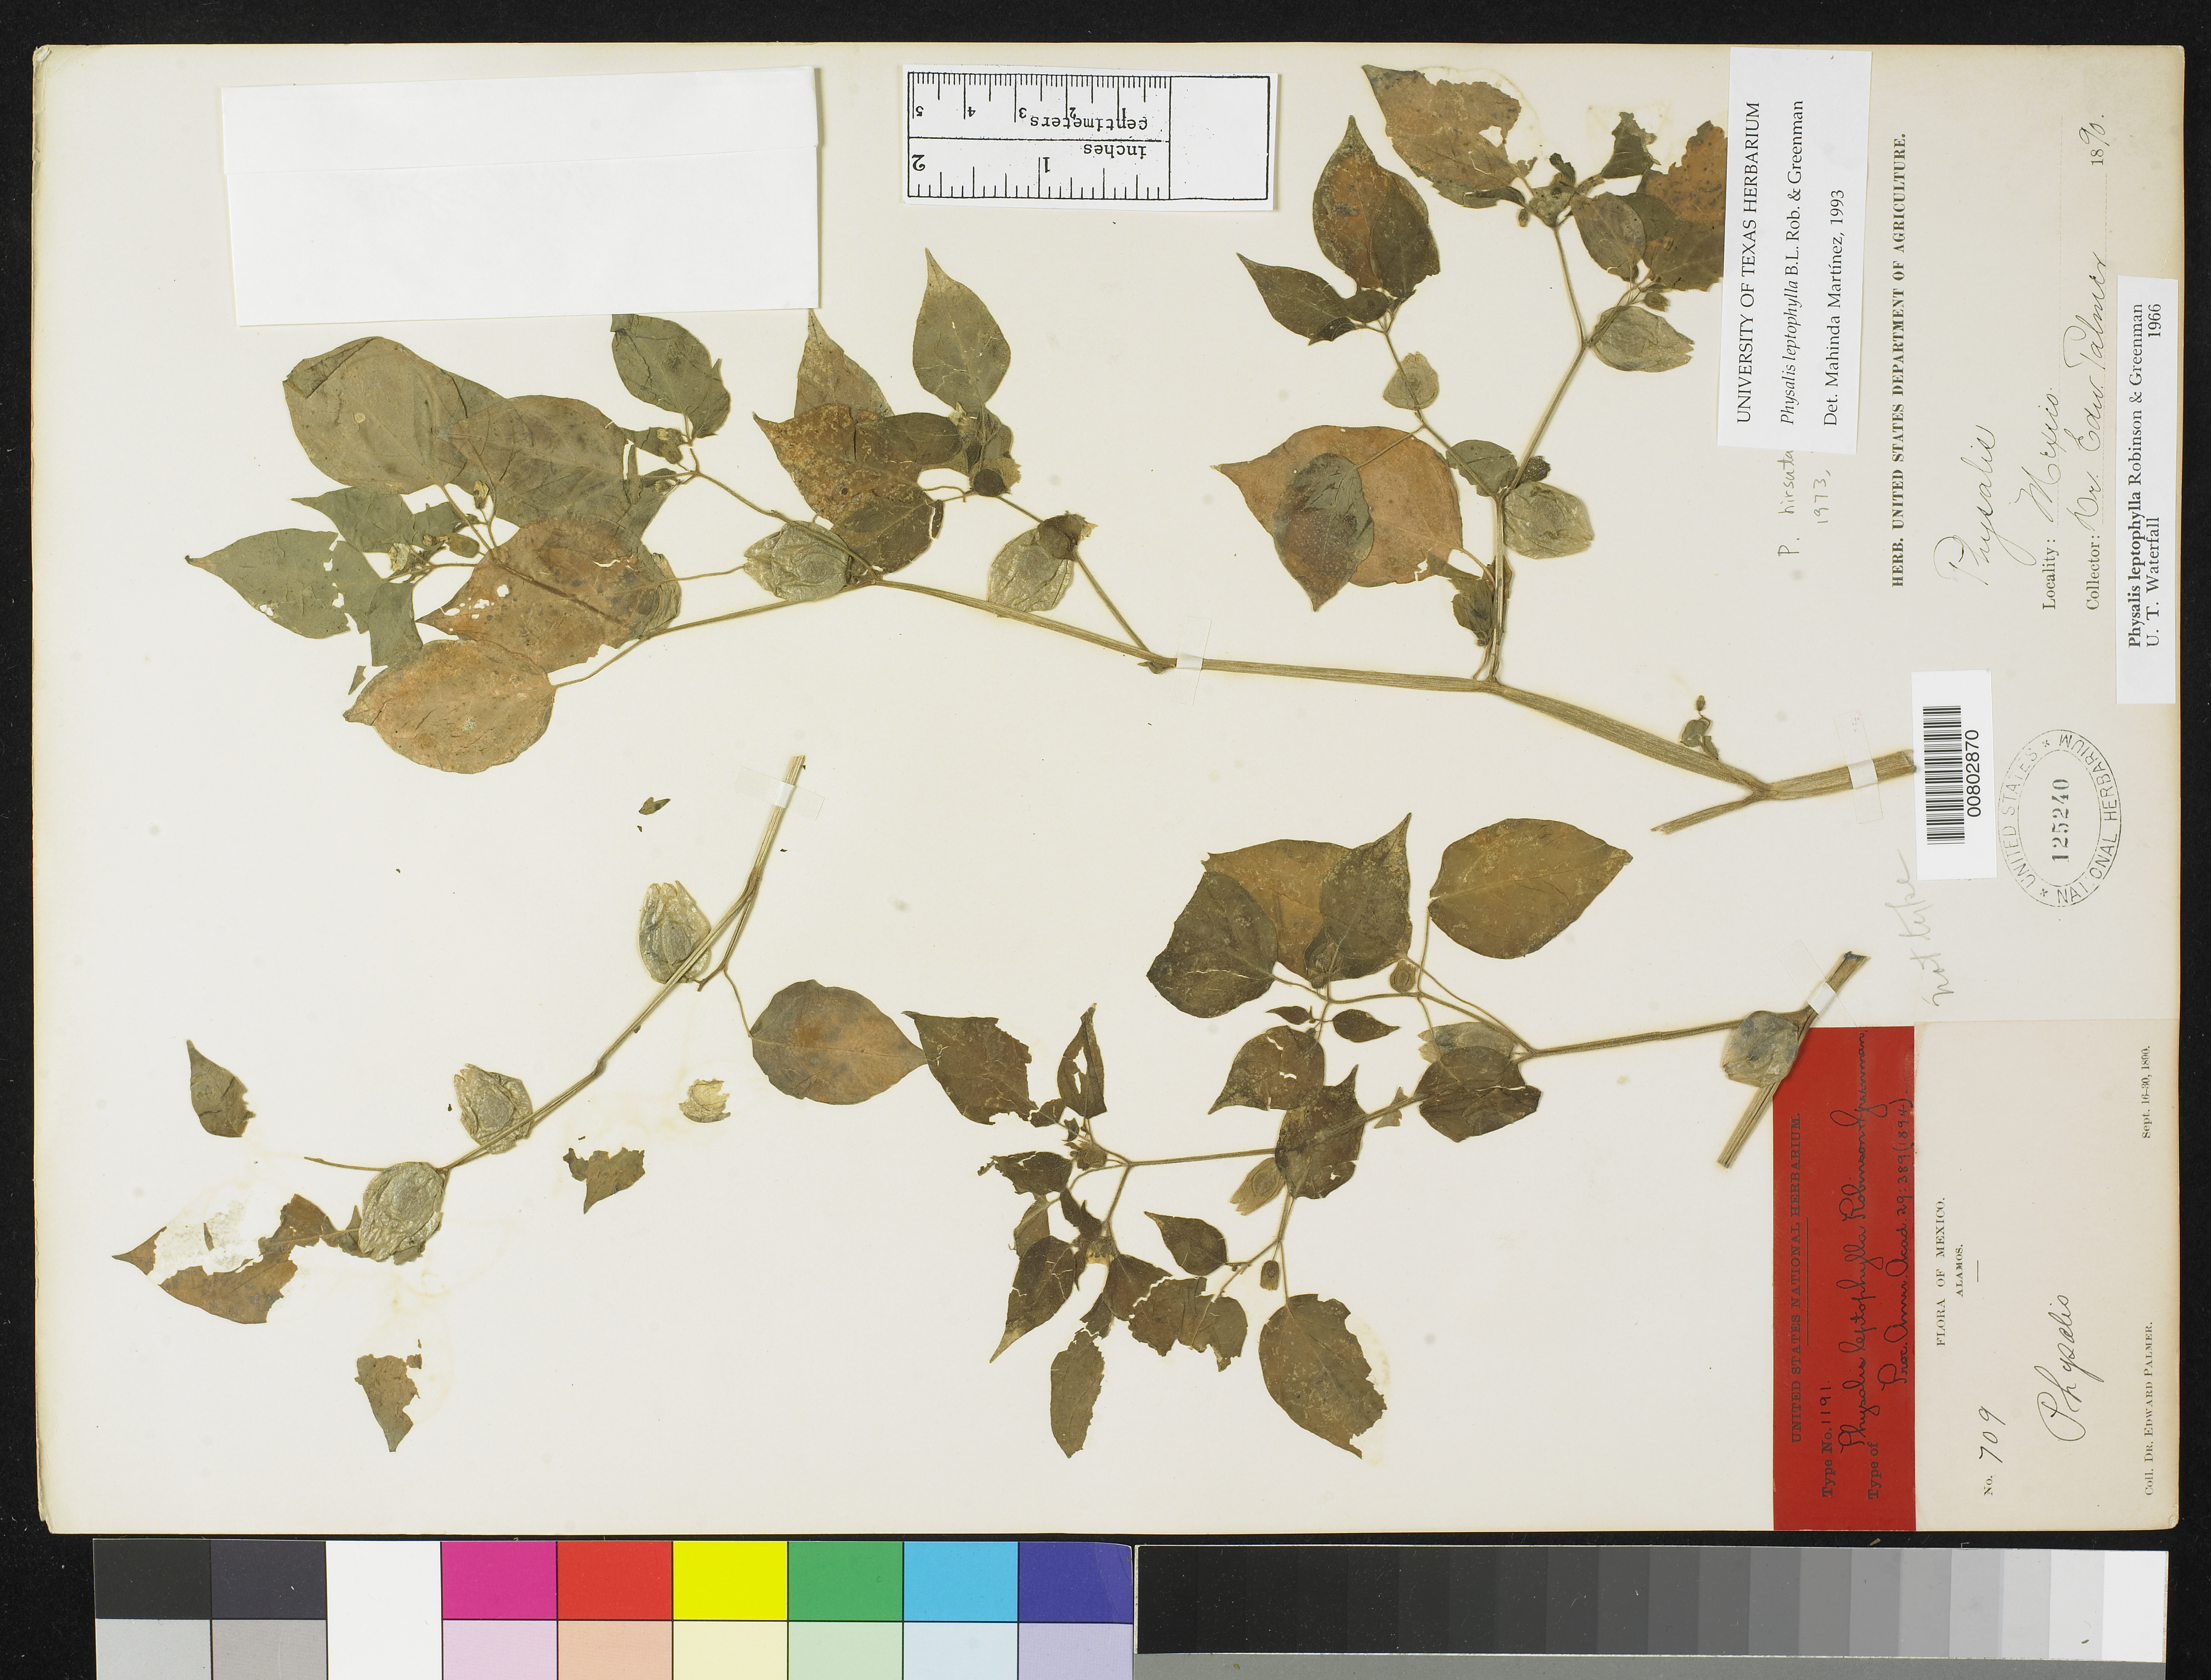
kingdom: Plantae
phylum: Tracheophyta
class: Magnoliopsida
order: Solanales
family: Solanaceae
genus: Physalis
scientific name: Physalis leptophylla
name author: B.L. Rob. & Greenm.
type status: Syntype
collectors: E. Palmer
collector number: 709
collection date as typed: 16 Sep 1890 to 30 Sep 1890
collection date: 1890-09-16/1890-09-30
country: Mexico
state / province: Sonora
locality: Alamos, Sonora.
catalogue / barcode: US 125240